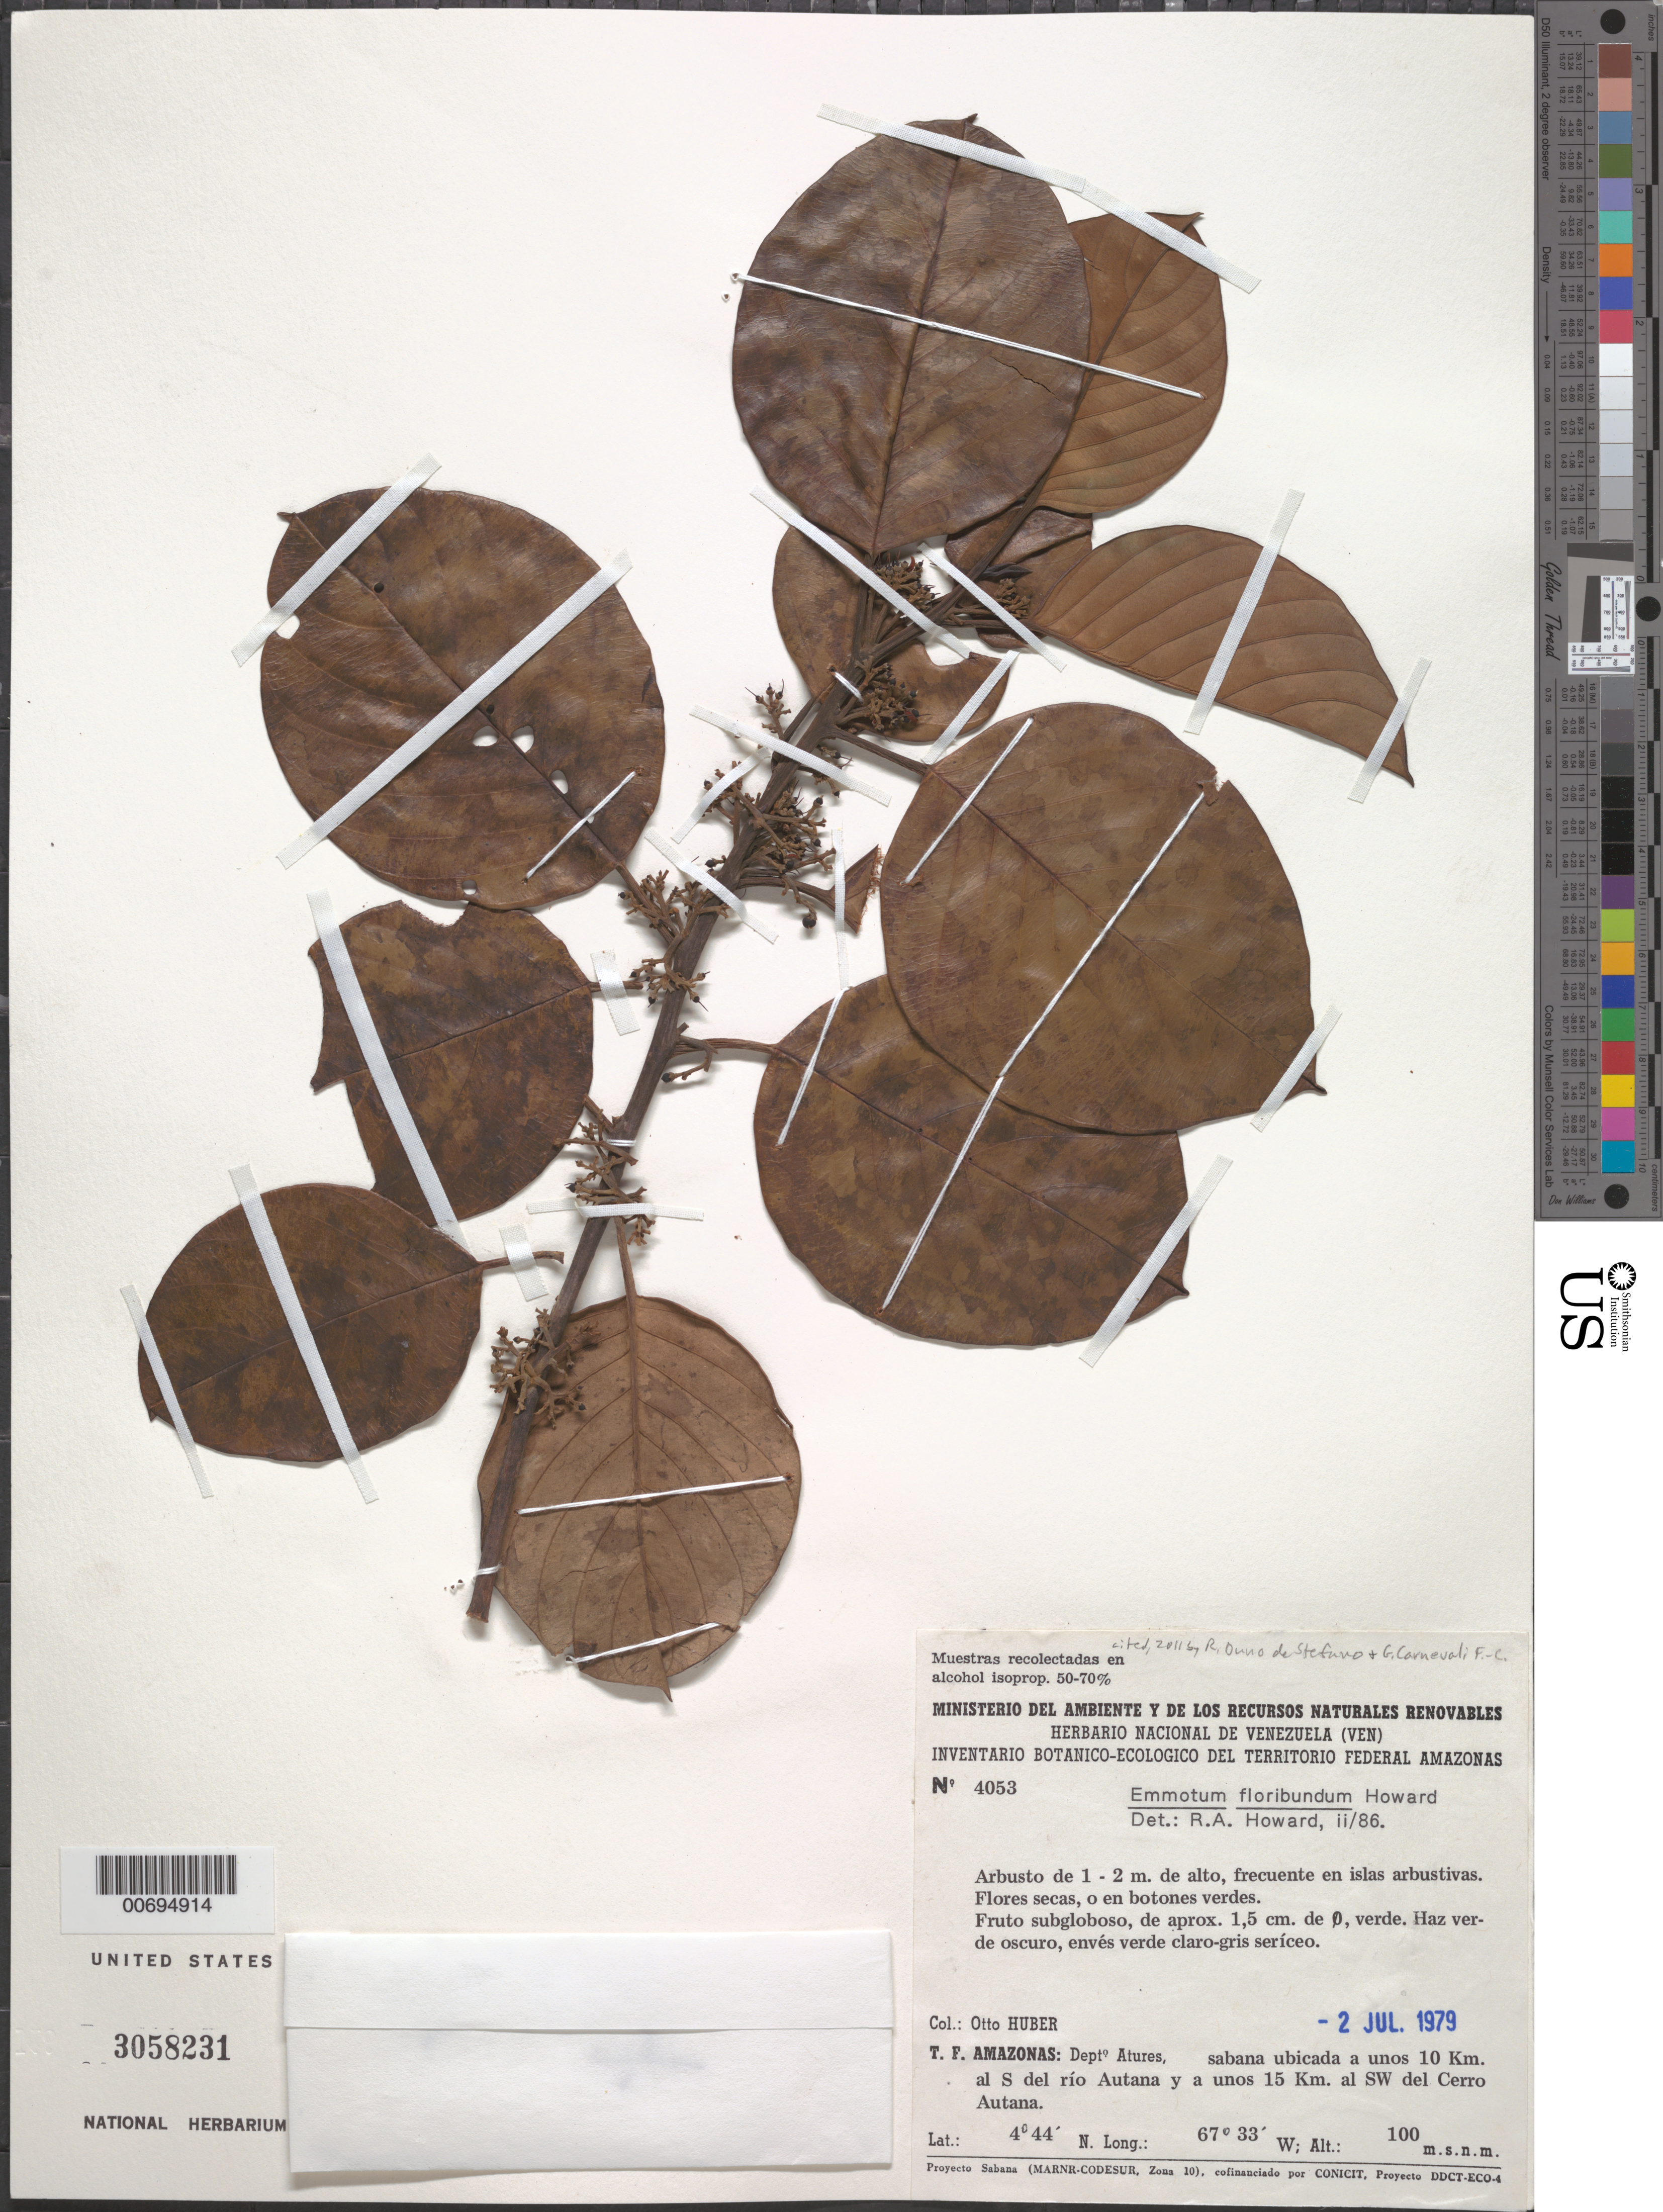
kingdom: Plantae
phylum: Tracheophyta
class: Magnoliopsida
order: Metteniusales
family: Metteniusaceae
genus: Emmotum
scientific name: Emmotum floribundum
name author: R.A. Howard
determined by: Howard, R. A.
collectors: O. Huber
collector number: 4053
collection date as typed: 2-Jul-79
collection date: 1979-07-02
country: Venezuela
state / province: Amazonas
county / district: Atures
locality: Río Autana, 10 km al S, 15 km NW of Cerro Autana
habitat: Bush islands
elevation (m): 100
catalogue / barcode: US 3058231